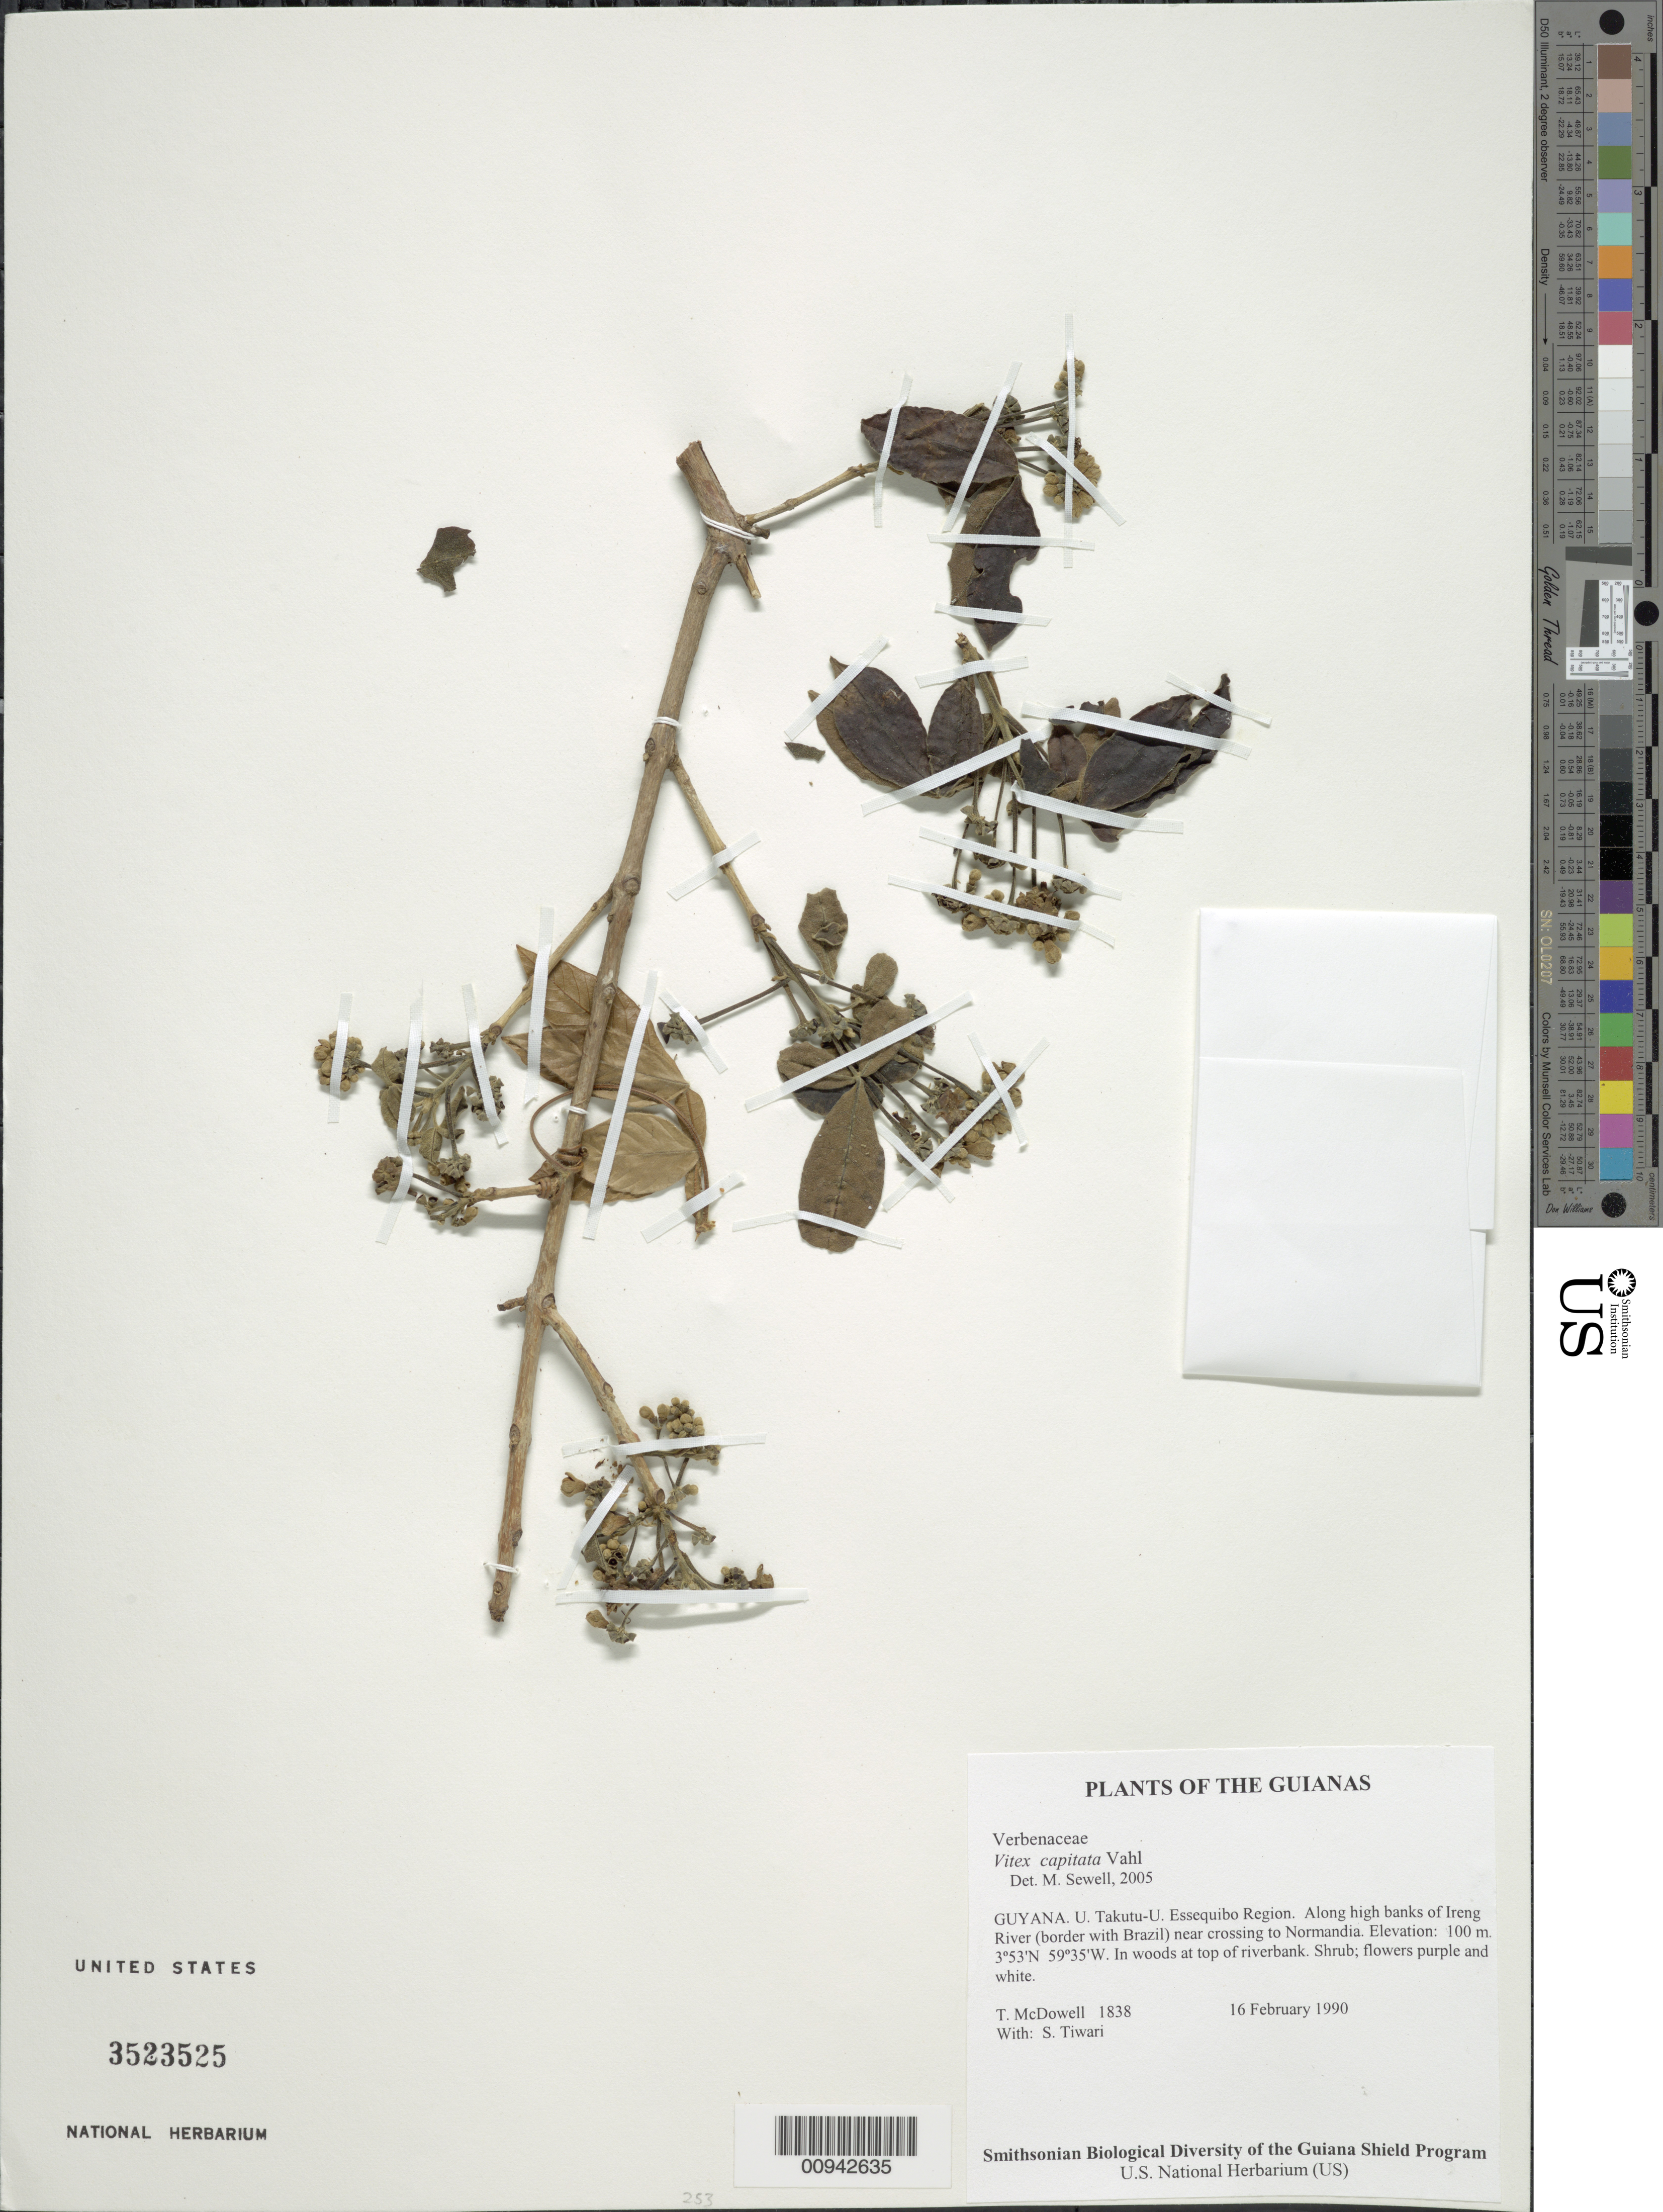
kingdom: Plantae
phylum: Tracheophyta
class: Magnoliopsida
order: Lamiales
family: Lamiaceae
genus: Vitex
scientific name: Vitex capitata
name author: Vahl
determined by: Sewell, M.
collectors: T. McDowell & S. Tiwari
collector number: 1838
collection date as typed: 16 February 1990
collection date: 1990-02-16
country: Guyana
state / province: U. Takutu-U. Essequibo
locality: Along high banks of Ireng River (border with Brazil) near crossing to Normandia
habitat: In woods at top of riverbank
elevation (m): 100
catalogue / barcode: US 3523525